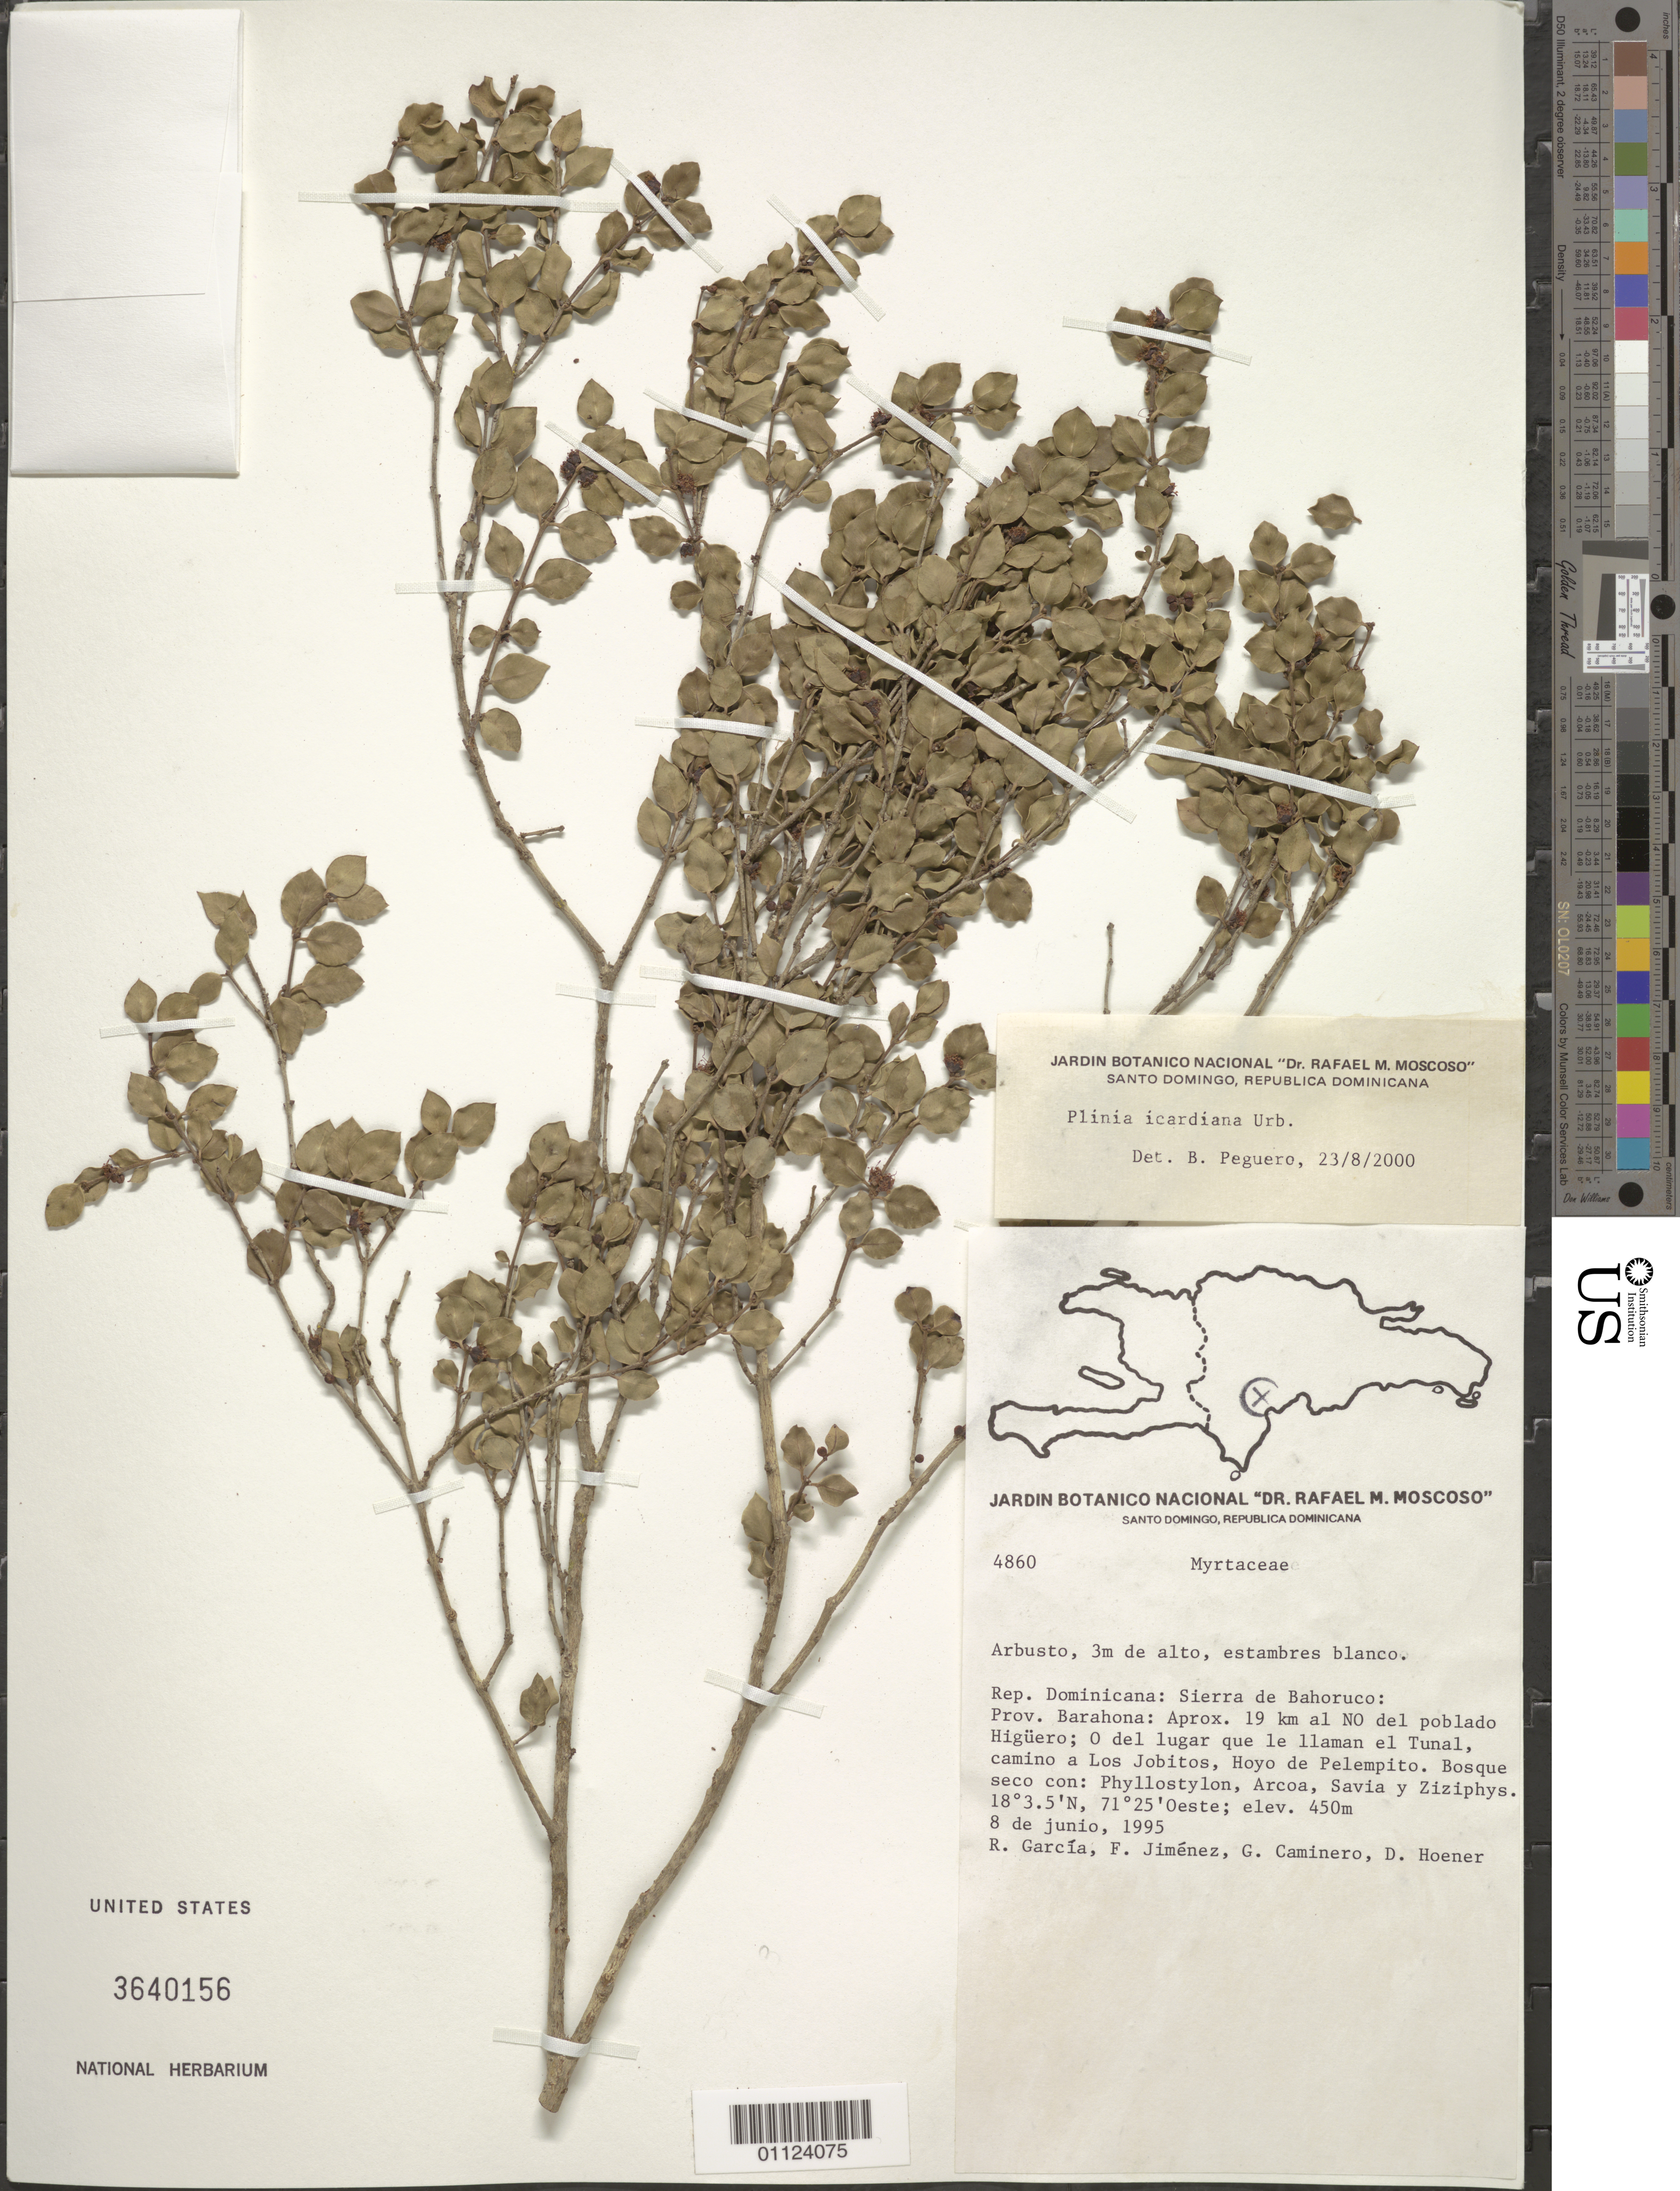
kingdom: Plantae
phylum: Tracheophyta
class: Magnoliopsida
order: Myrtales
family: Myrtaceae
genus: Plinia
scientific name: Plinia icardiana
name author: Urb.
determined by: Peguero, Brigido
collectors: R. G. García, F. Jiménez, G. Caminero & D. Höener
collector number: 4860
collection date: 1995-06-08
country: Dominican Republic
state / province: Barahona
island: Hispaniola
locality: Sierra de Bahoruco, aprox. 19 km al NO del poblado Higüero, O del lugar que le llaman el Tunal, camino a Los Jobitos, Hoyo de Pelempito.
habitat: Bosque seco con: Phyllostylon, Arcoa, Savia y Ziziphys.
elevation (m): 450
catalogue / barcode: US 3640156